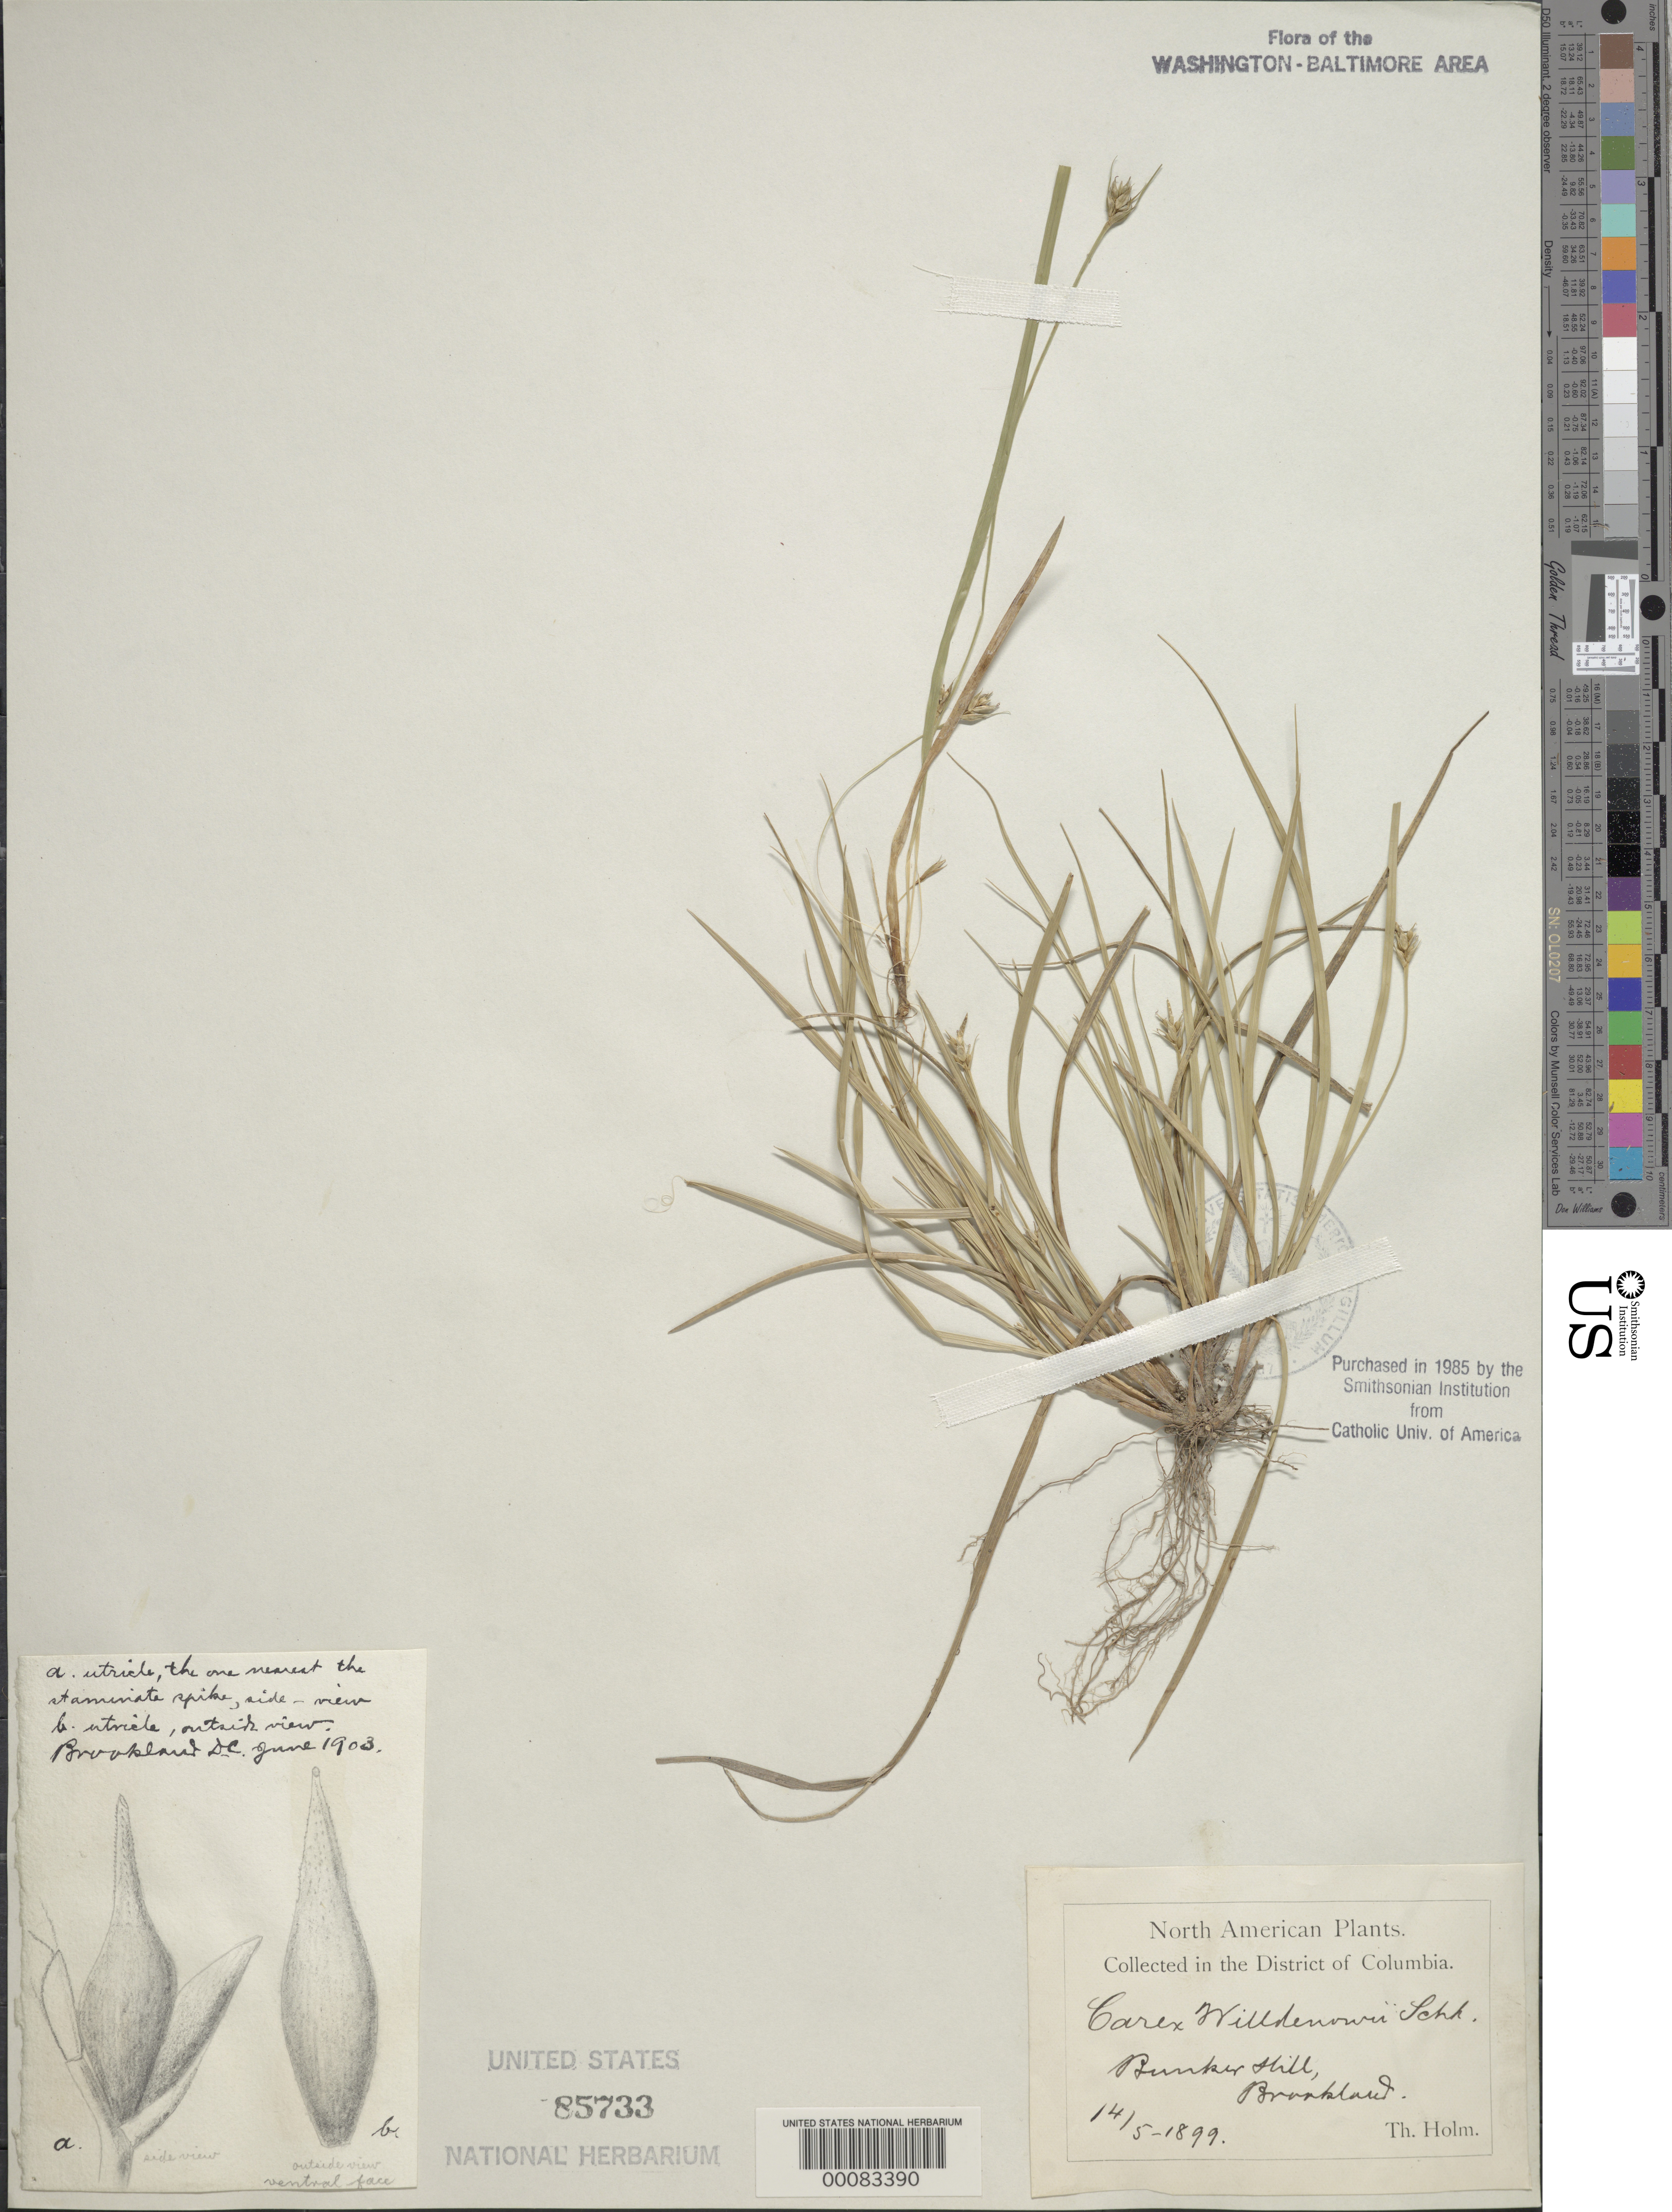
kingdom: Plantae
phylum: Tracheophyta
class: Liliopsida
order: Poales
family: Cyperaceae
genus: Carex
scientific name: Carex willdenowii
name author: Willd.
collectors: T. Holm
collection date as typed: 14 May 1899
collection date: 1899-05-14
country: United States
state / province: District of Columbia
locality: Bunker Hill Brookland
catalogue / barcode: US 85733